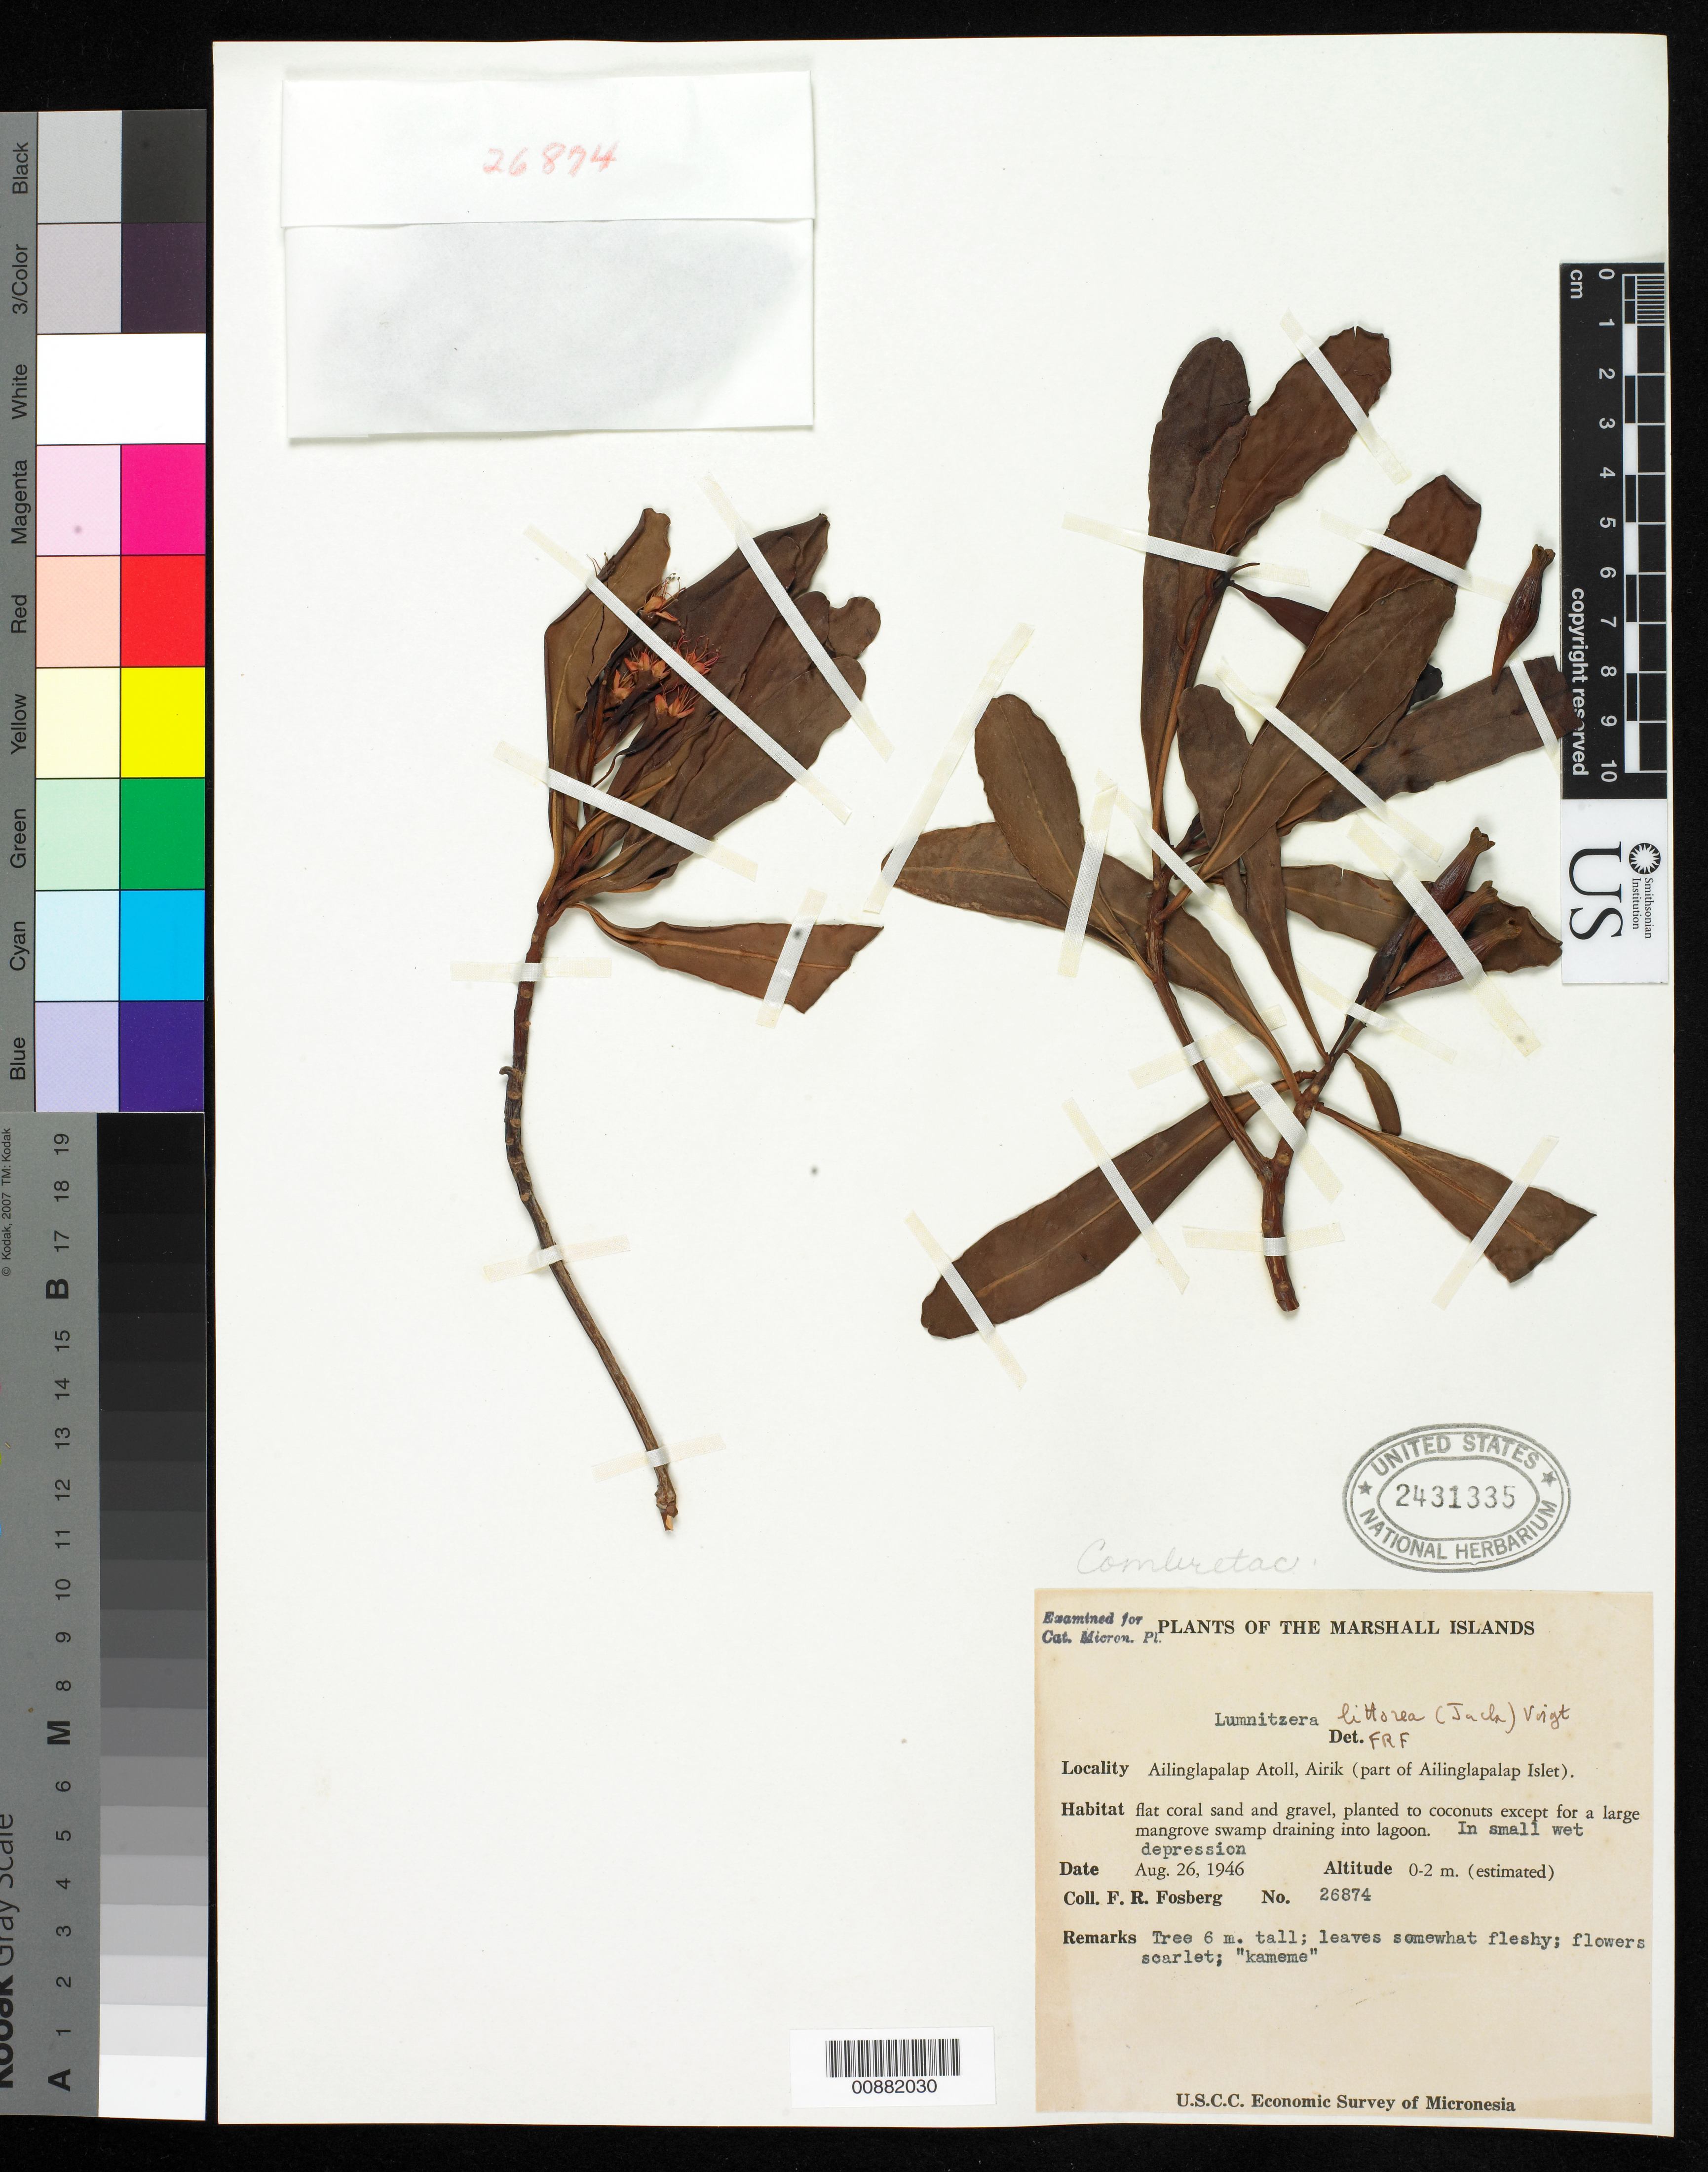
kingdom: Plantae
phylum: Tracheophyta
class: Magnoliopsida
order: Myrtales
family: Combretaceae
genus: Lumnitzera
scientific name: Lumnitzera littorea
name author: (Jack) Voight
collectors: F. R. Fosberg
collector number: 26874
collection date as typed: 26 Aug 1946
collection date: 1946-08-26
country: Marshall Islands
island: Ailinglaplap [Ailinglapalap] Atoll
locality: Airik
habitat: flat coral sand and gravel, plant to coconuts expect for large mangrove swamp draining into lagoon. In small wet depression.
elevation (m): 0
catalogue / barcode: US 2431335